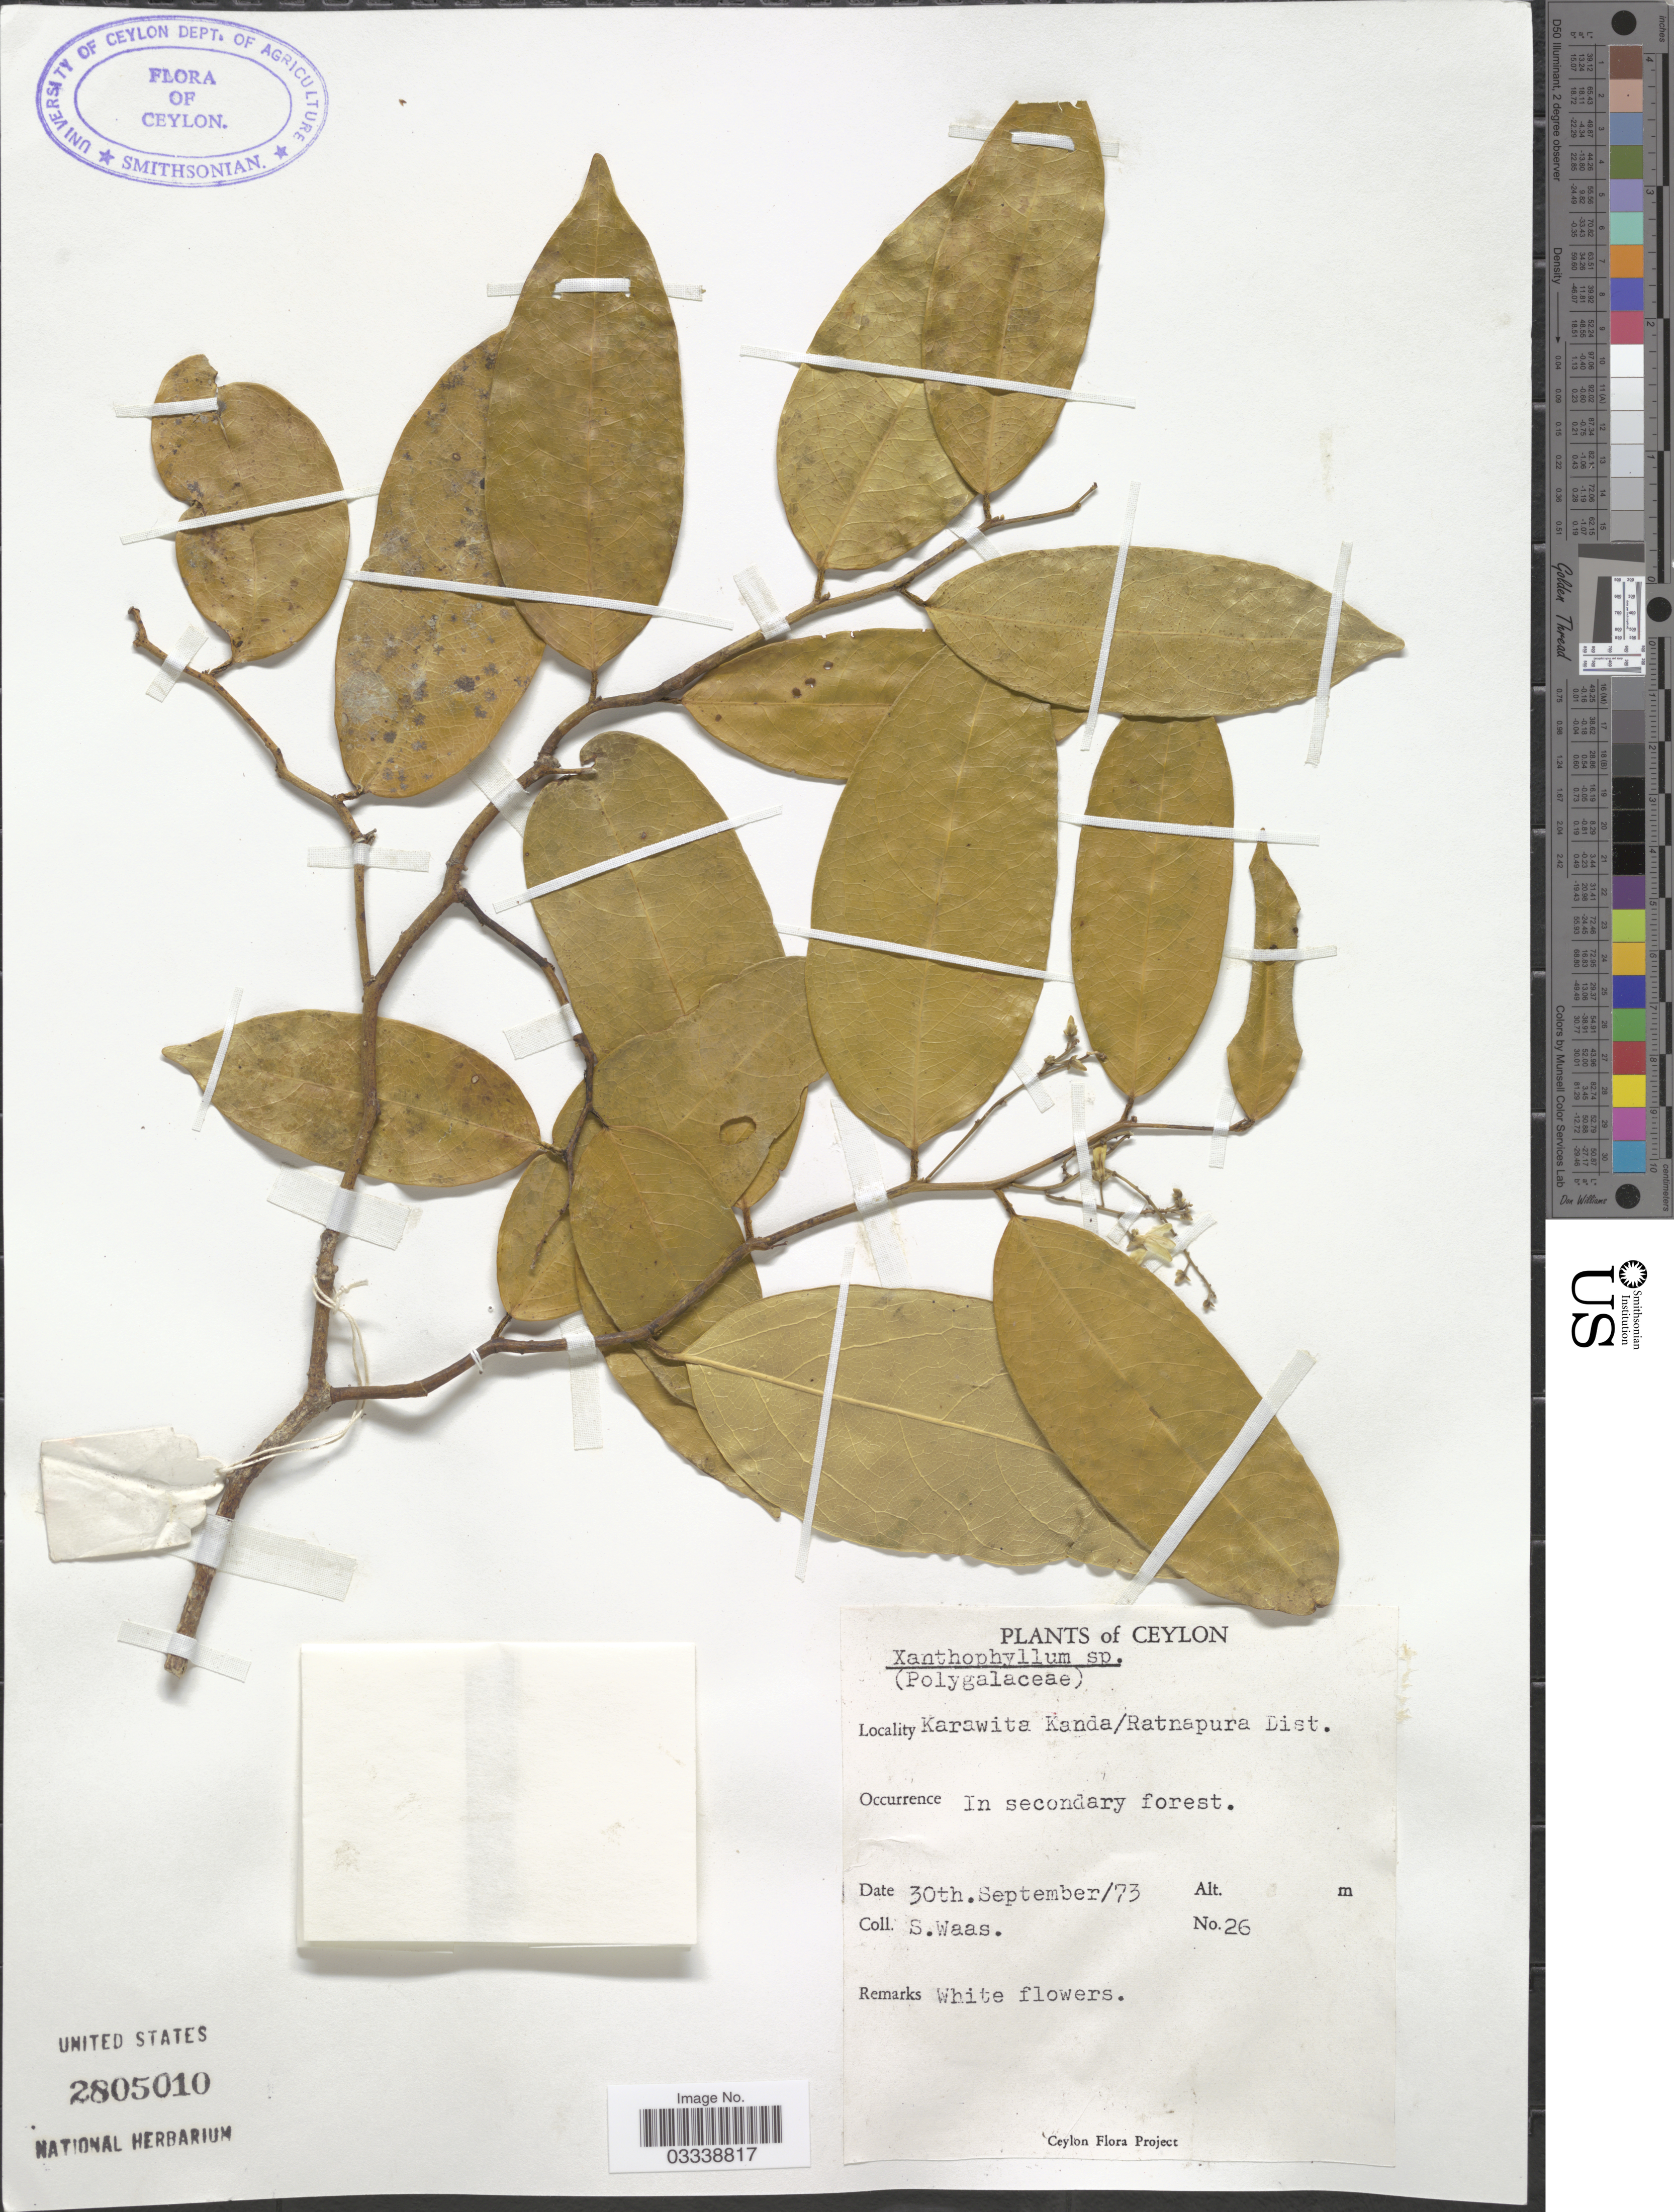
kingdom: Plantae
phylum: Tracheophyta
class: Magnoliopsida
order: Fabales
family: Polygalaceae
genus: Xanthophyllum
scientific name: Xanthophyllum sp.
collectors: S. Waas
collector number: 26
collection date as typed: Transcribed d/m/y: 30/9/73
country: Sri Lanka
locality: Ceylon. Karawita Kanda/Ratnapura Dist.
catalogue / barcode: US 2805010